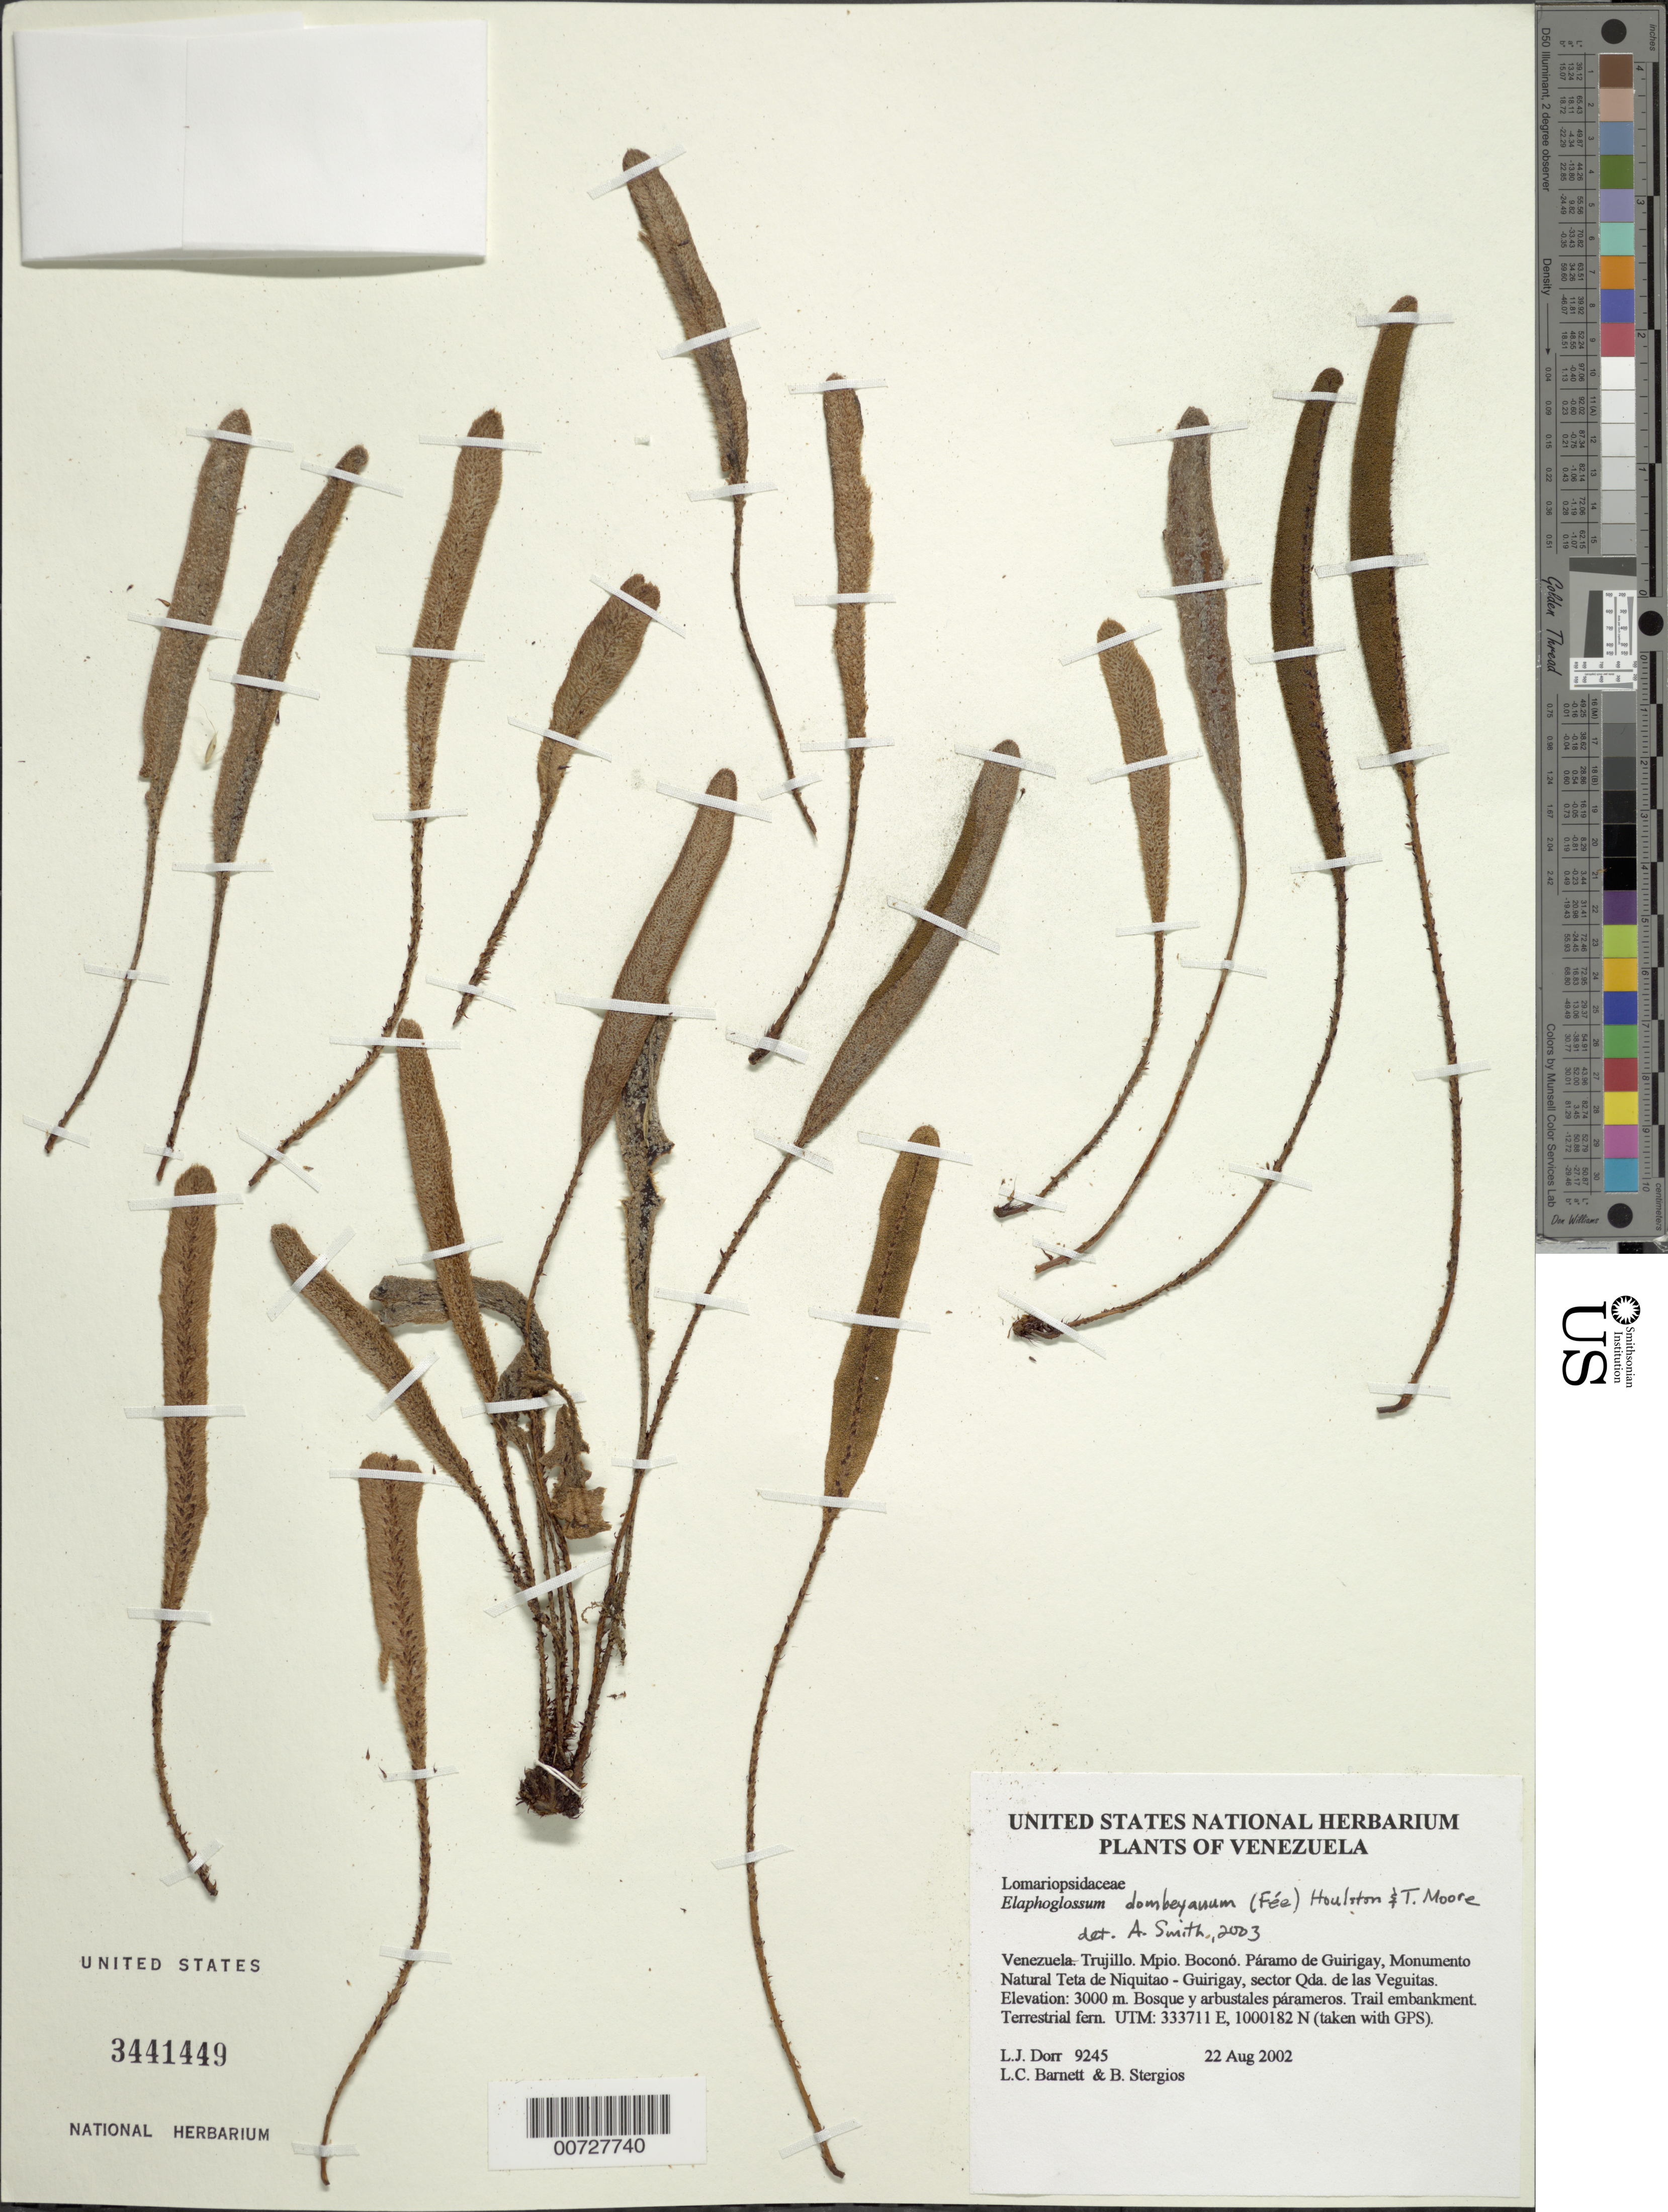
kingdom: Plantae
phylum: Tracheophyta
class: Polypodiopsida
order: Polypodiales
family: Dryopteridaceae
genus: Elaphoglossum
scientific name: Elaphoglossum dombeyanum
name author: (Fée) T.B. Moore & Houlston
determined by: Smith, Alan R., (UC)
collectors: L. J. Dorr, L. C. Barnett & B. G. Stergios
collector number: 9245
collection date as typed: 22 Aug 2002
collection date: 2002-08-22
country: Venezuela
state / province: Trujillo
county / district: Boconó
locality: Páramo de Guirigay, Monumento Natural Teta de Niquitao - Guirigay, sector Las Veguitas.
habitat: Bosque y arbustales párameros. Trail embankment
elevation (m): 3000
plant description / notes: PORT, US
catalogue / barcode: US 3441449